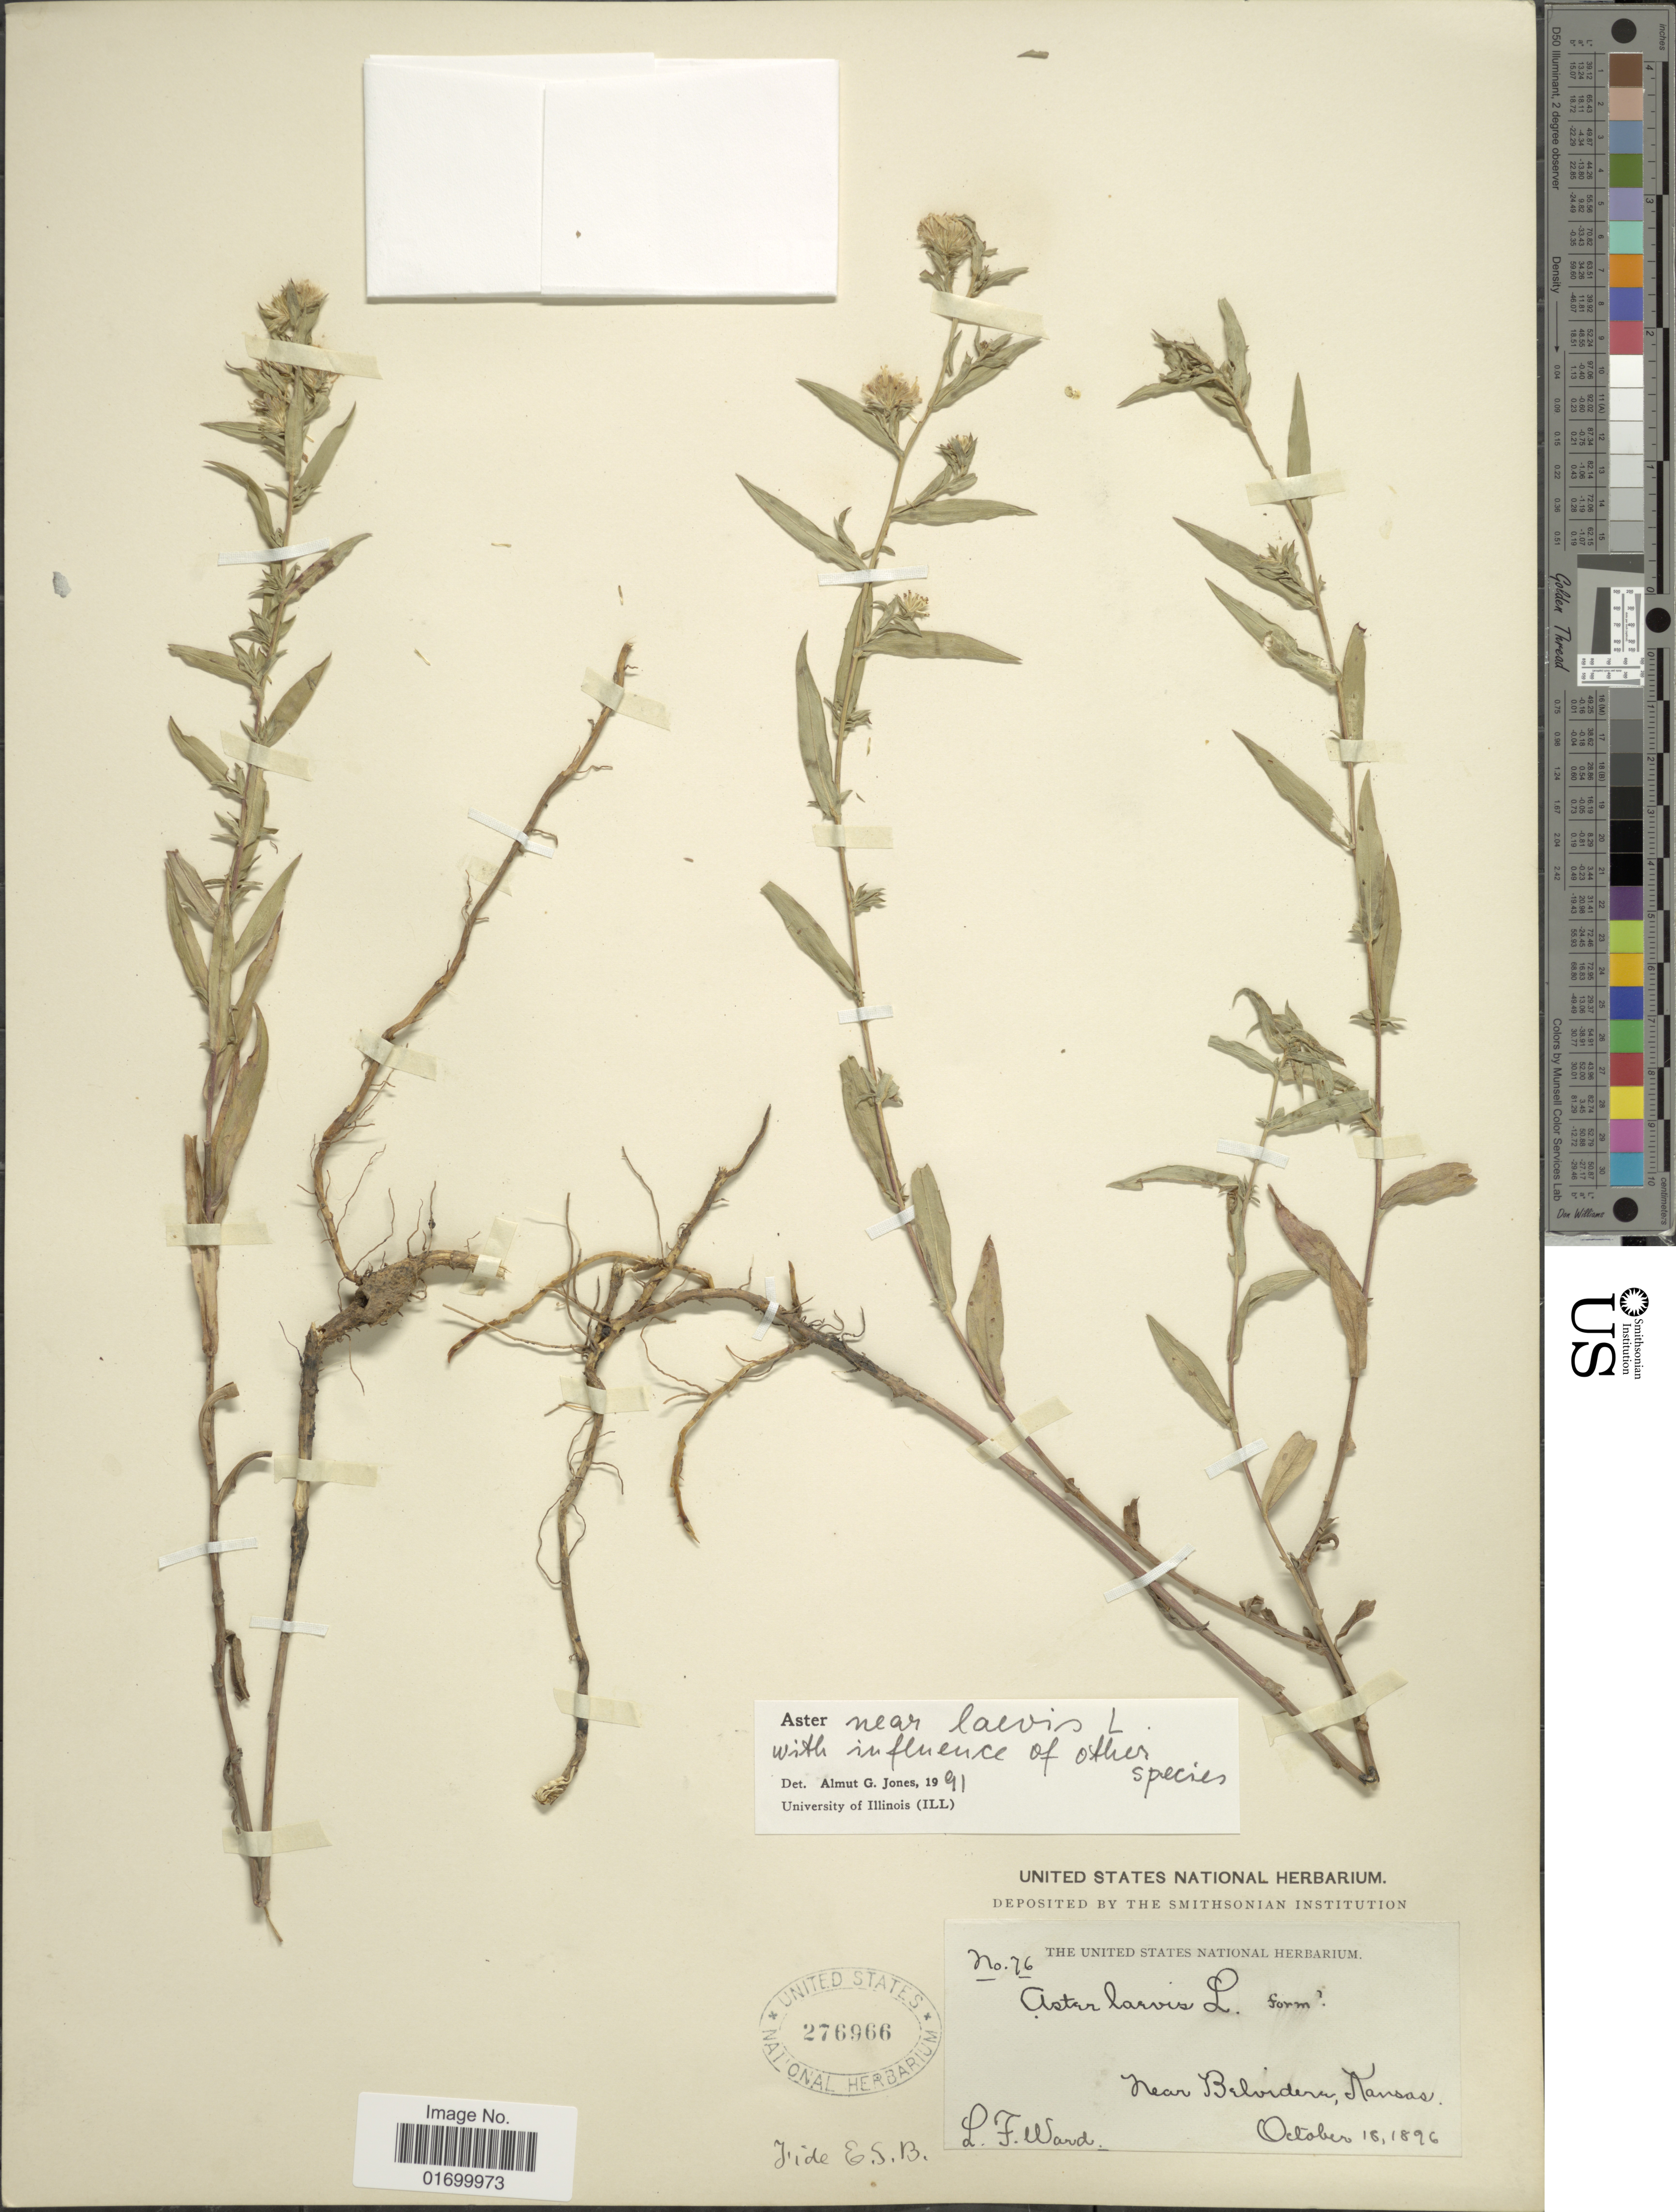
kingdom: Plantae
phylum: Tracheophyta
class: Magnoliopsida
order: Asterales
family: Asteraceae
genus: Symphyotrichum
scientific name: Symphyotrichum laeve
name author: (L.) Á. Löve & D. Löve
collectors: L. Ward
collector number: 76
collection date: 1896-10-18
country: United States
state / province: Kansas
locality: Near Belvidere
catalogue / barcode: US 276966